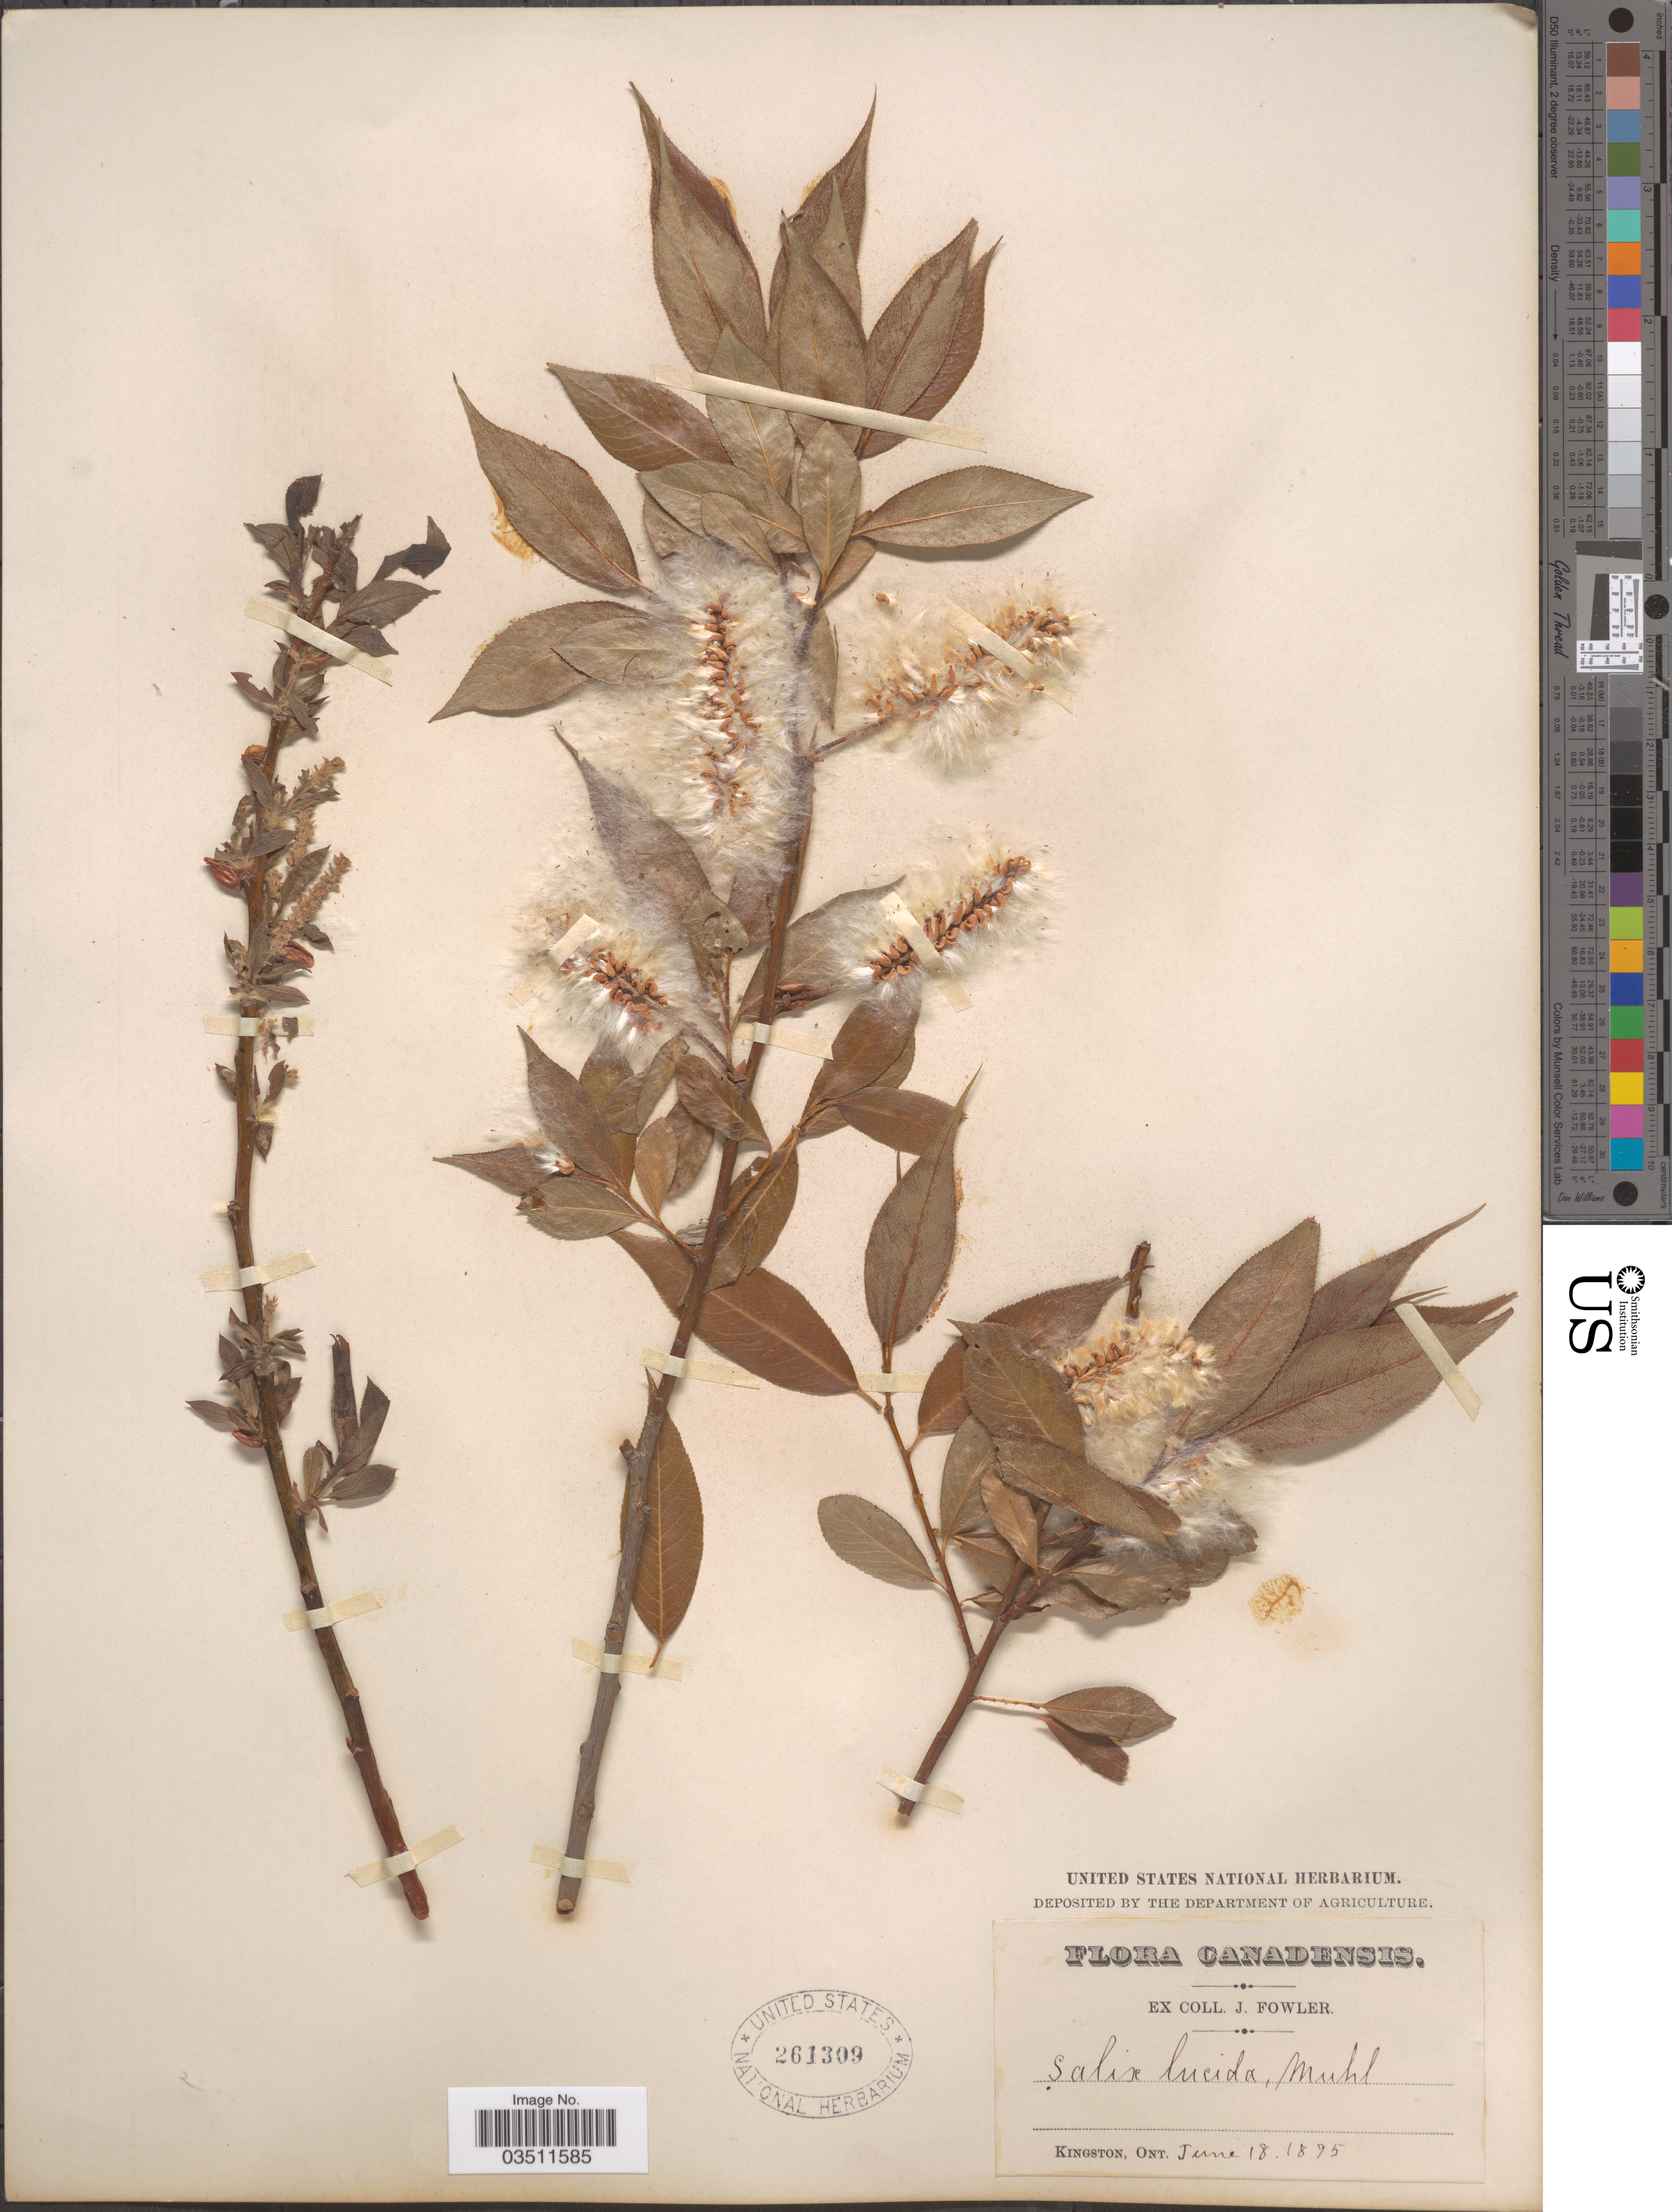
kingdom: Plantae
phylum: Tracheophyta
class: Magnoliopsida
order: Malpighiales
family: Salicaceae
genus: Salix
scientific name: Salix lucida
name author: Muhl.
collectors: J. Fowler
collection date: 1895-06-18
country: Canada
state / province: Ontario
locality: Kingston.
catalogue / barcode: US 261309